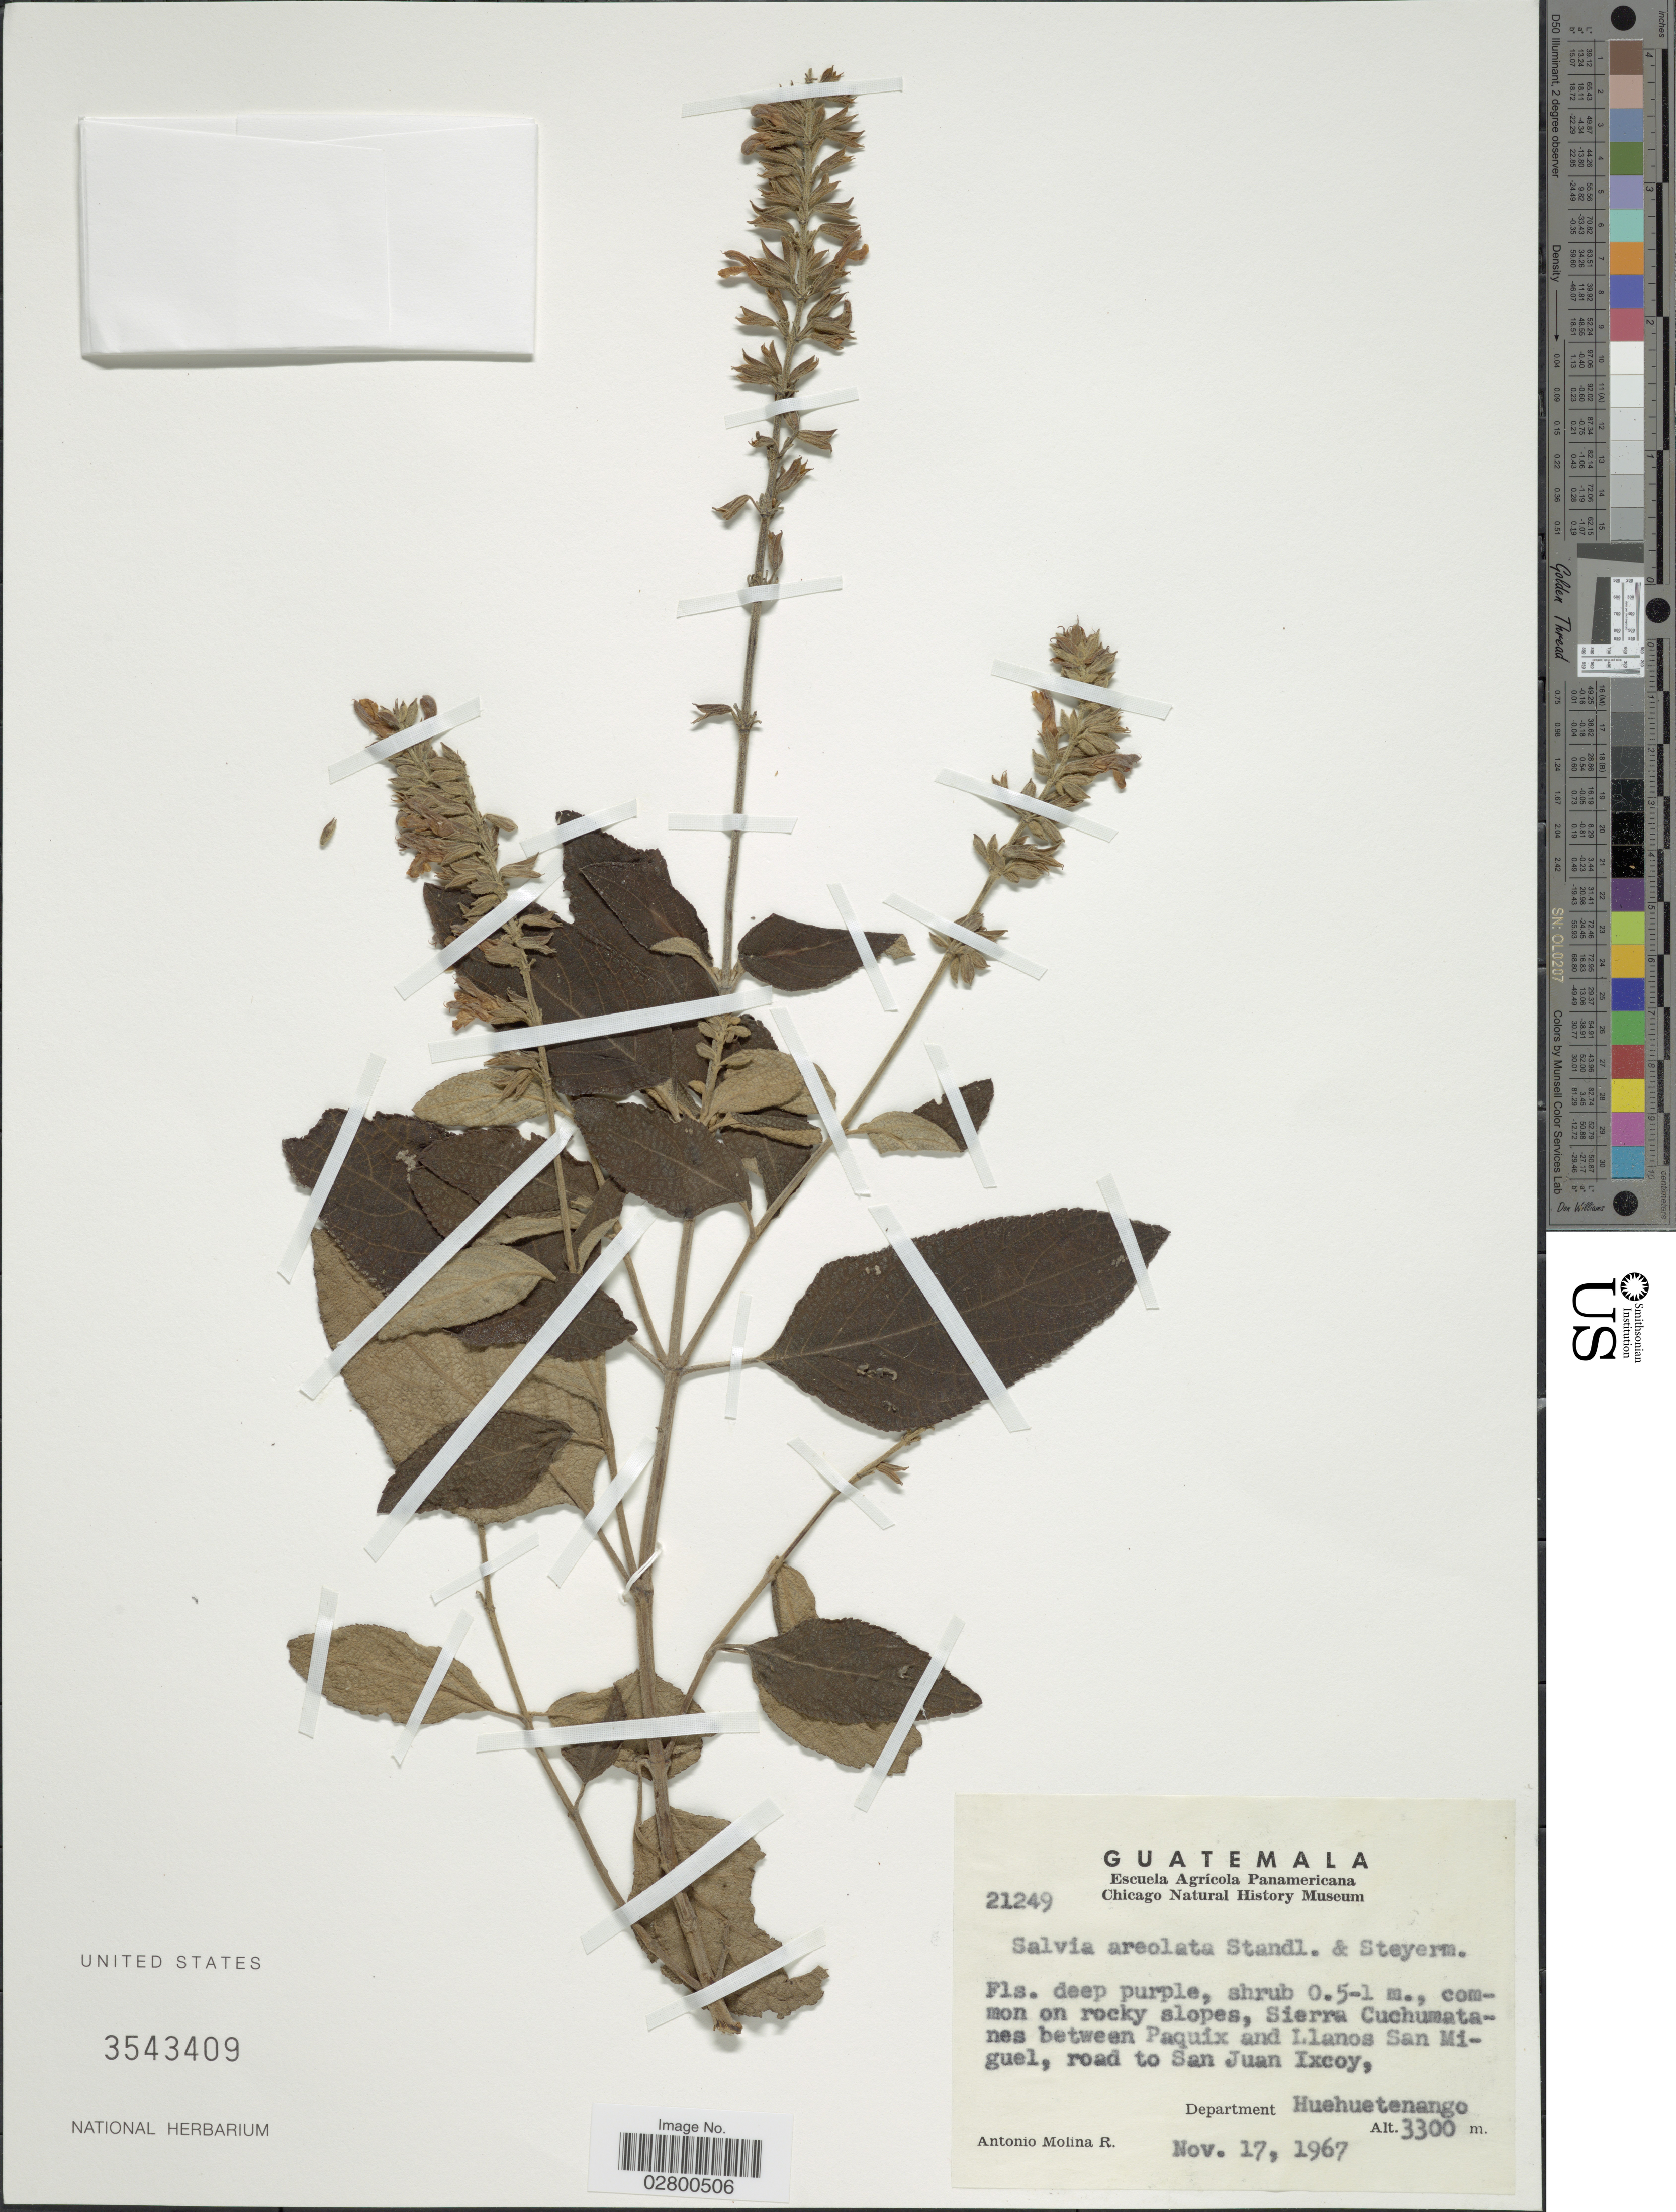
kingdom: Plantae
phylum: Tracheophyta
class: Magnoliopsida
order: Lamiales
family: Lamiaceae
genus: Salvia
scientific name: Salvia areolata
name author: Epling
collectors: A. Molina R.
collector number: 21249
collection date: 1967-11-17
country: Guatemala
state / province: Huehuetenango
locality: Common on rocky slopes, Sierra Cuchumatanes between Paquix and Llanos San Miguel, road to San Juan Ixcoy, Department Huehuetenango.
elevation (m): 3300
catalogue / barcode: US 3543409